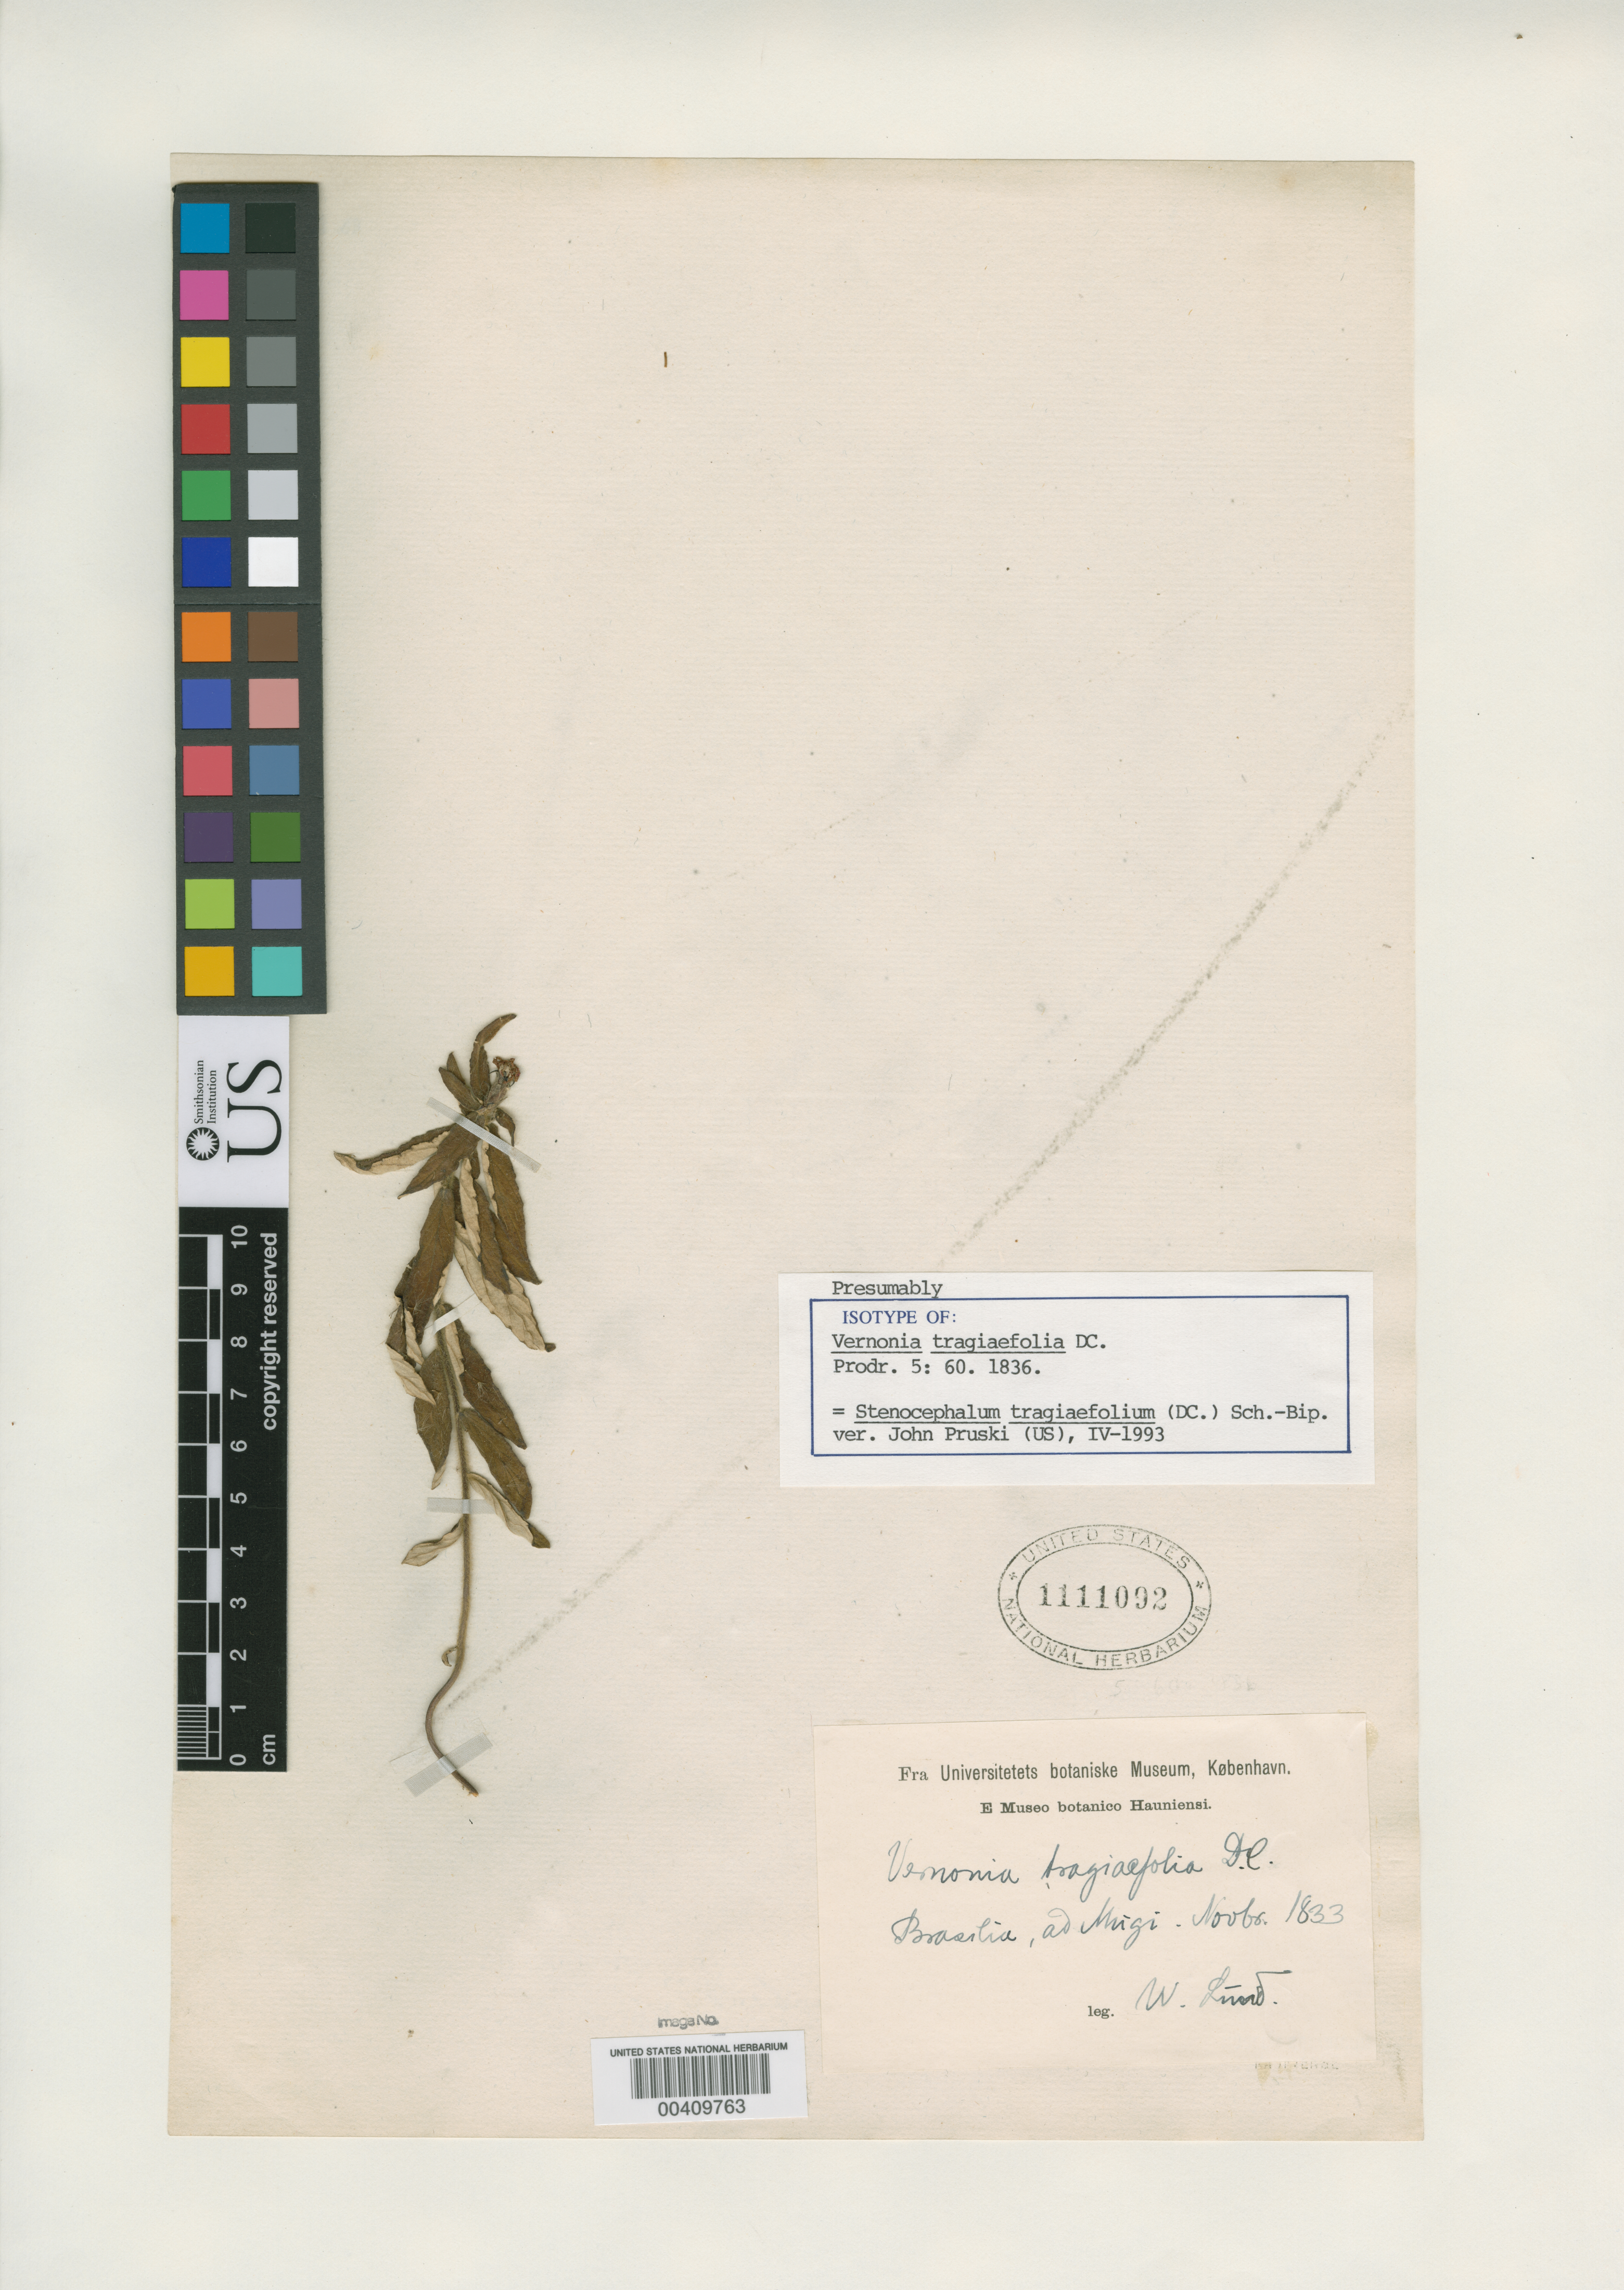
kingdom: Plantae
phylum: Tracheophyta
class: Magnoliopsida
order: Asterales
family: Asteraceae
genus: Vernonia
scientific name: Vernonia tragiaefolia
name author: DC.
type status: Possible Isotype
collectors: W. Lund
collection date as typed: Nov 1833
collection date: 1833-11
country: Brazil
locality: Migi.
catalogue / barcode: US 1111092